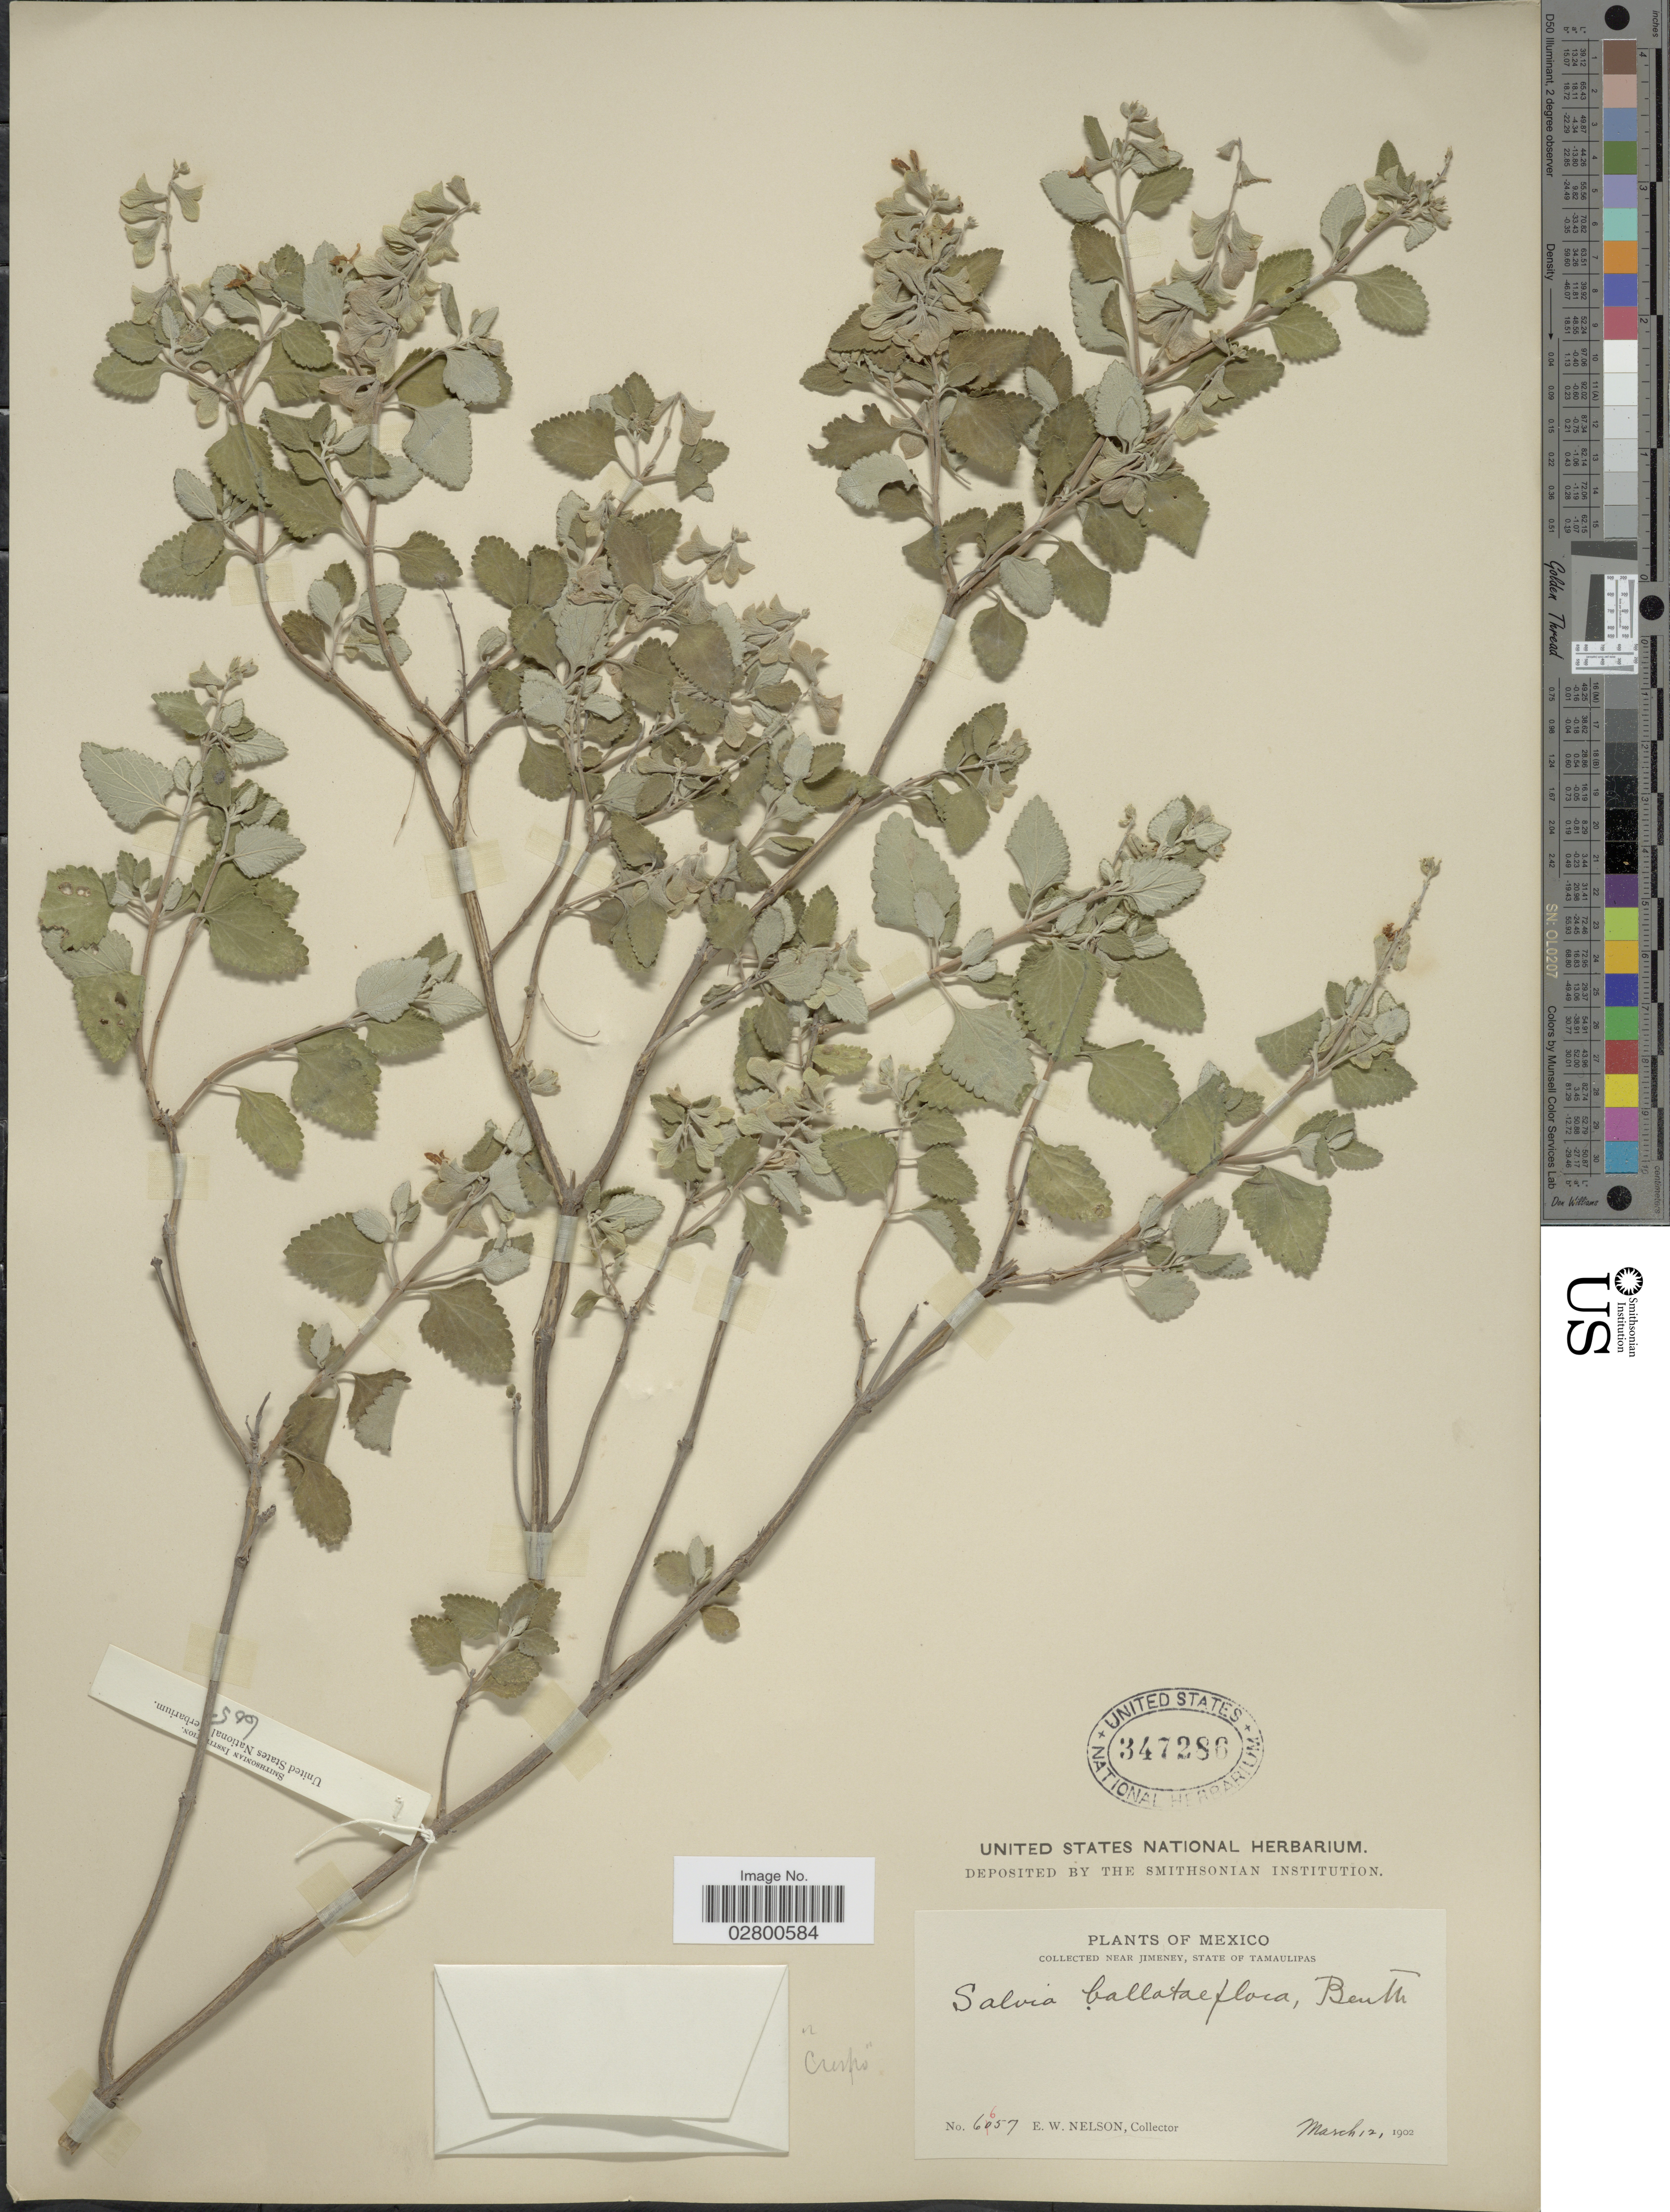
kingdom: Plantae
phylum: Tracheophyta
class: Magnoliopsida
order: Lamiales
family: Lamiaceae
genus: Salvia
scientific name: Salvia ballotiflora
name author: Benth.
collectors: E. W. Nelson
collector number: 6657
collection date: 1902-03-12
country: Mexico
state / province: Tamaulipas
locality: Near Jimeney.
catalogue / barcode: US 347286